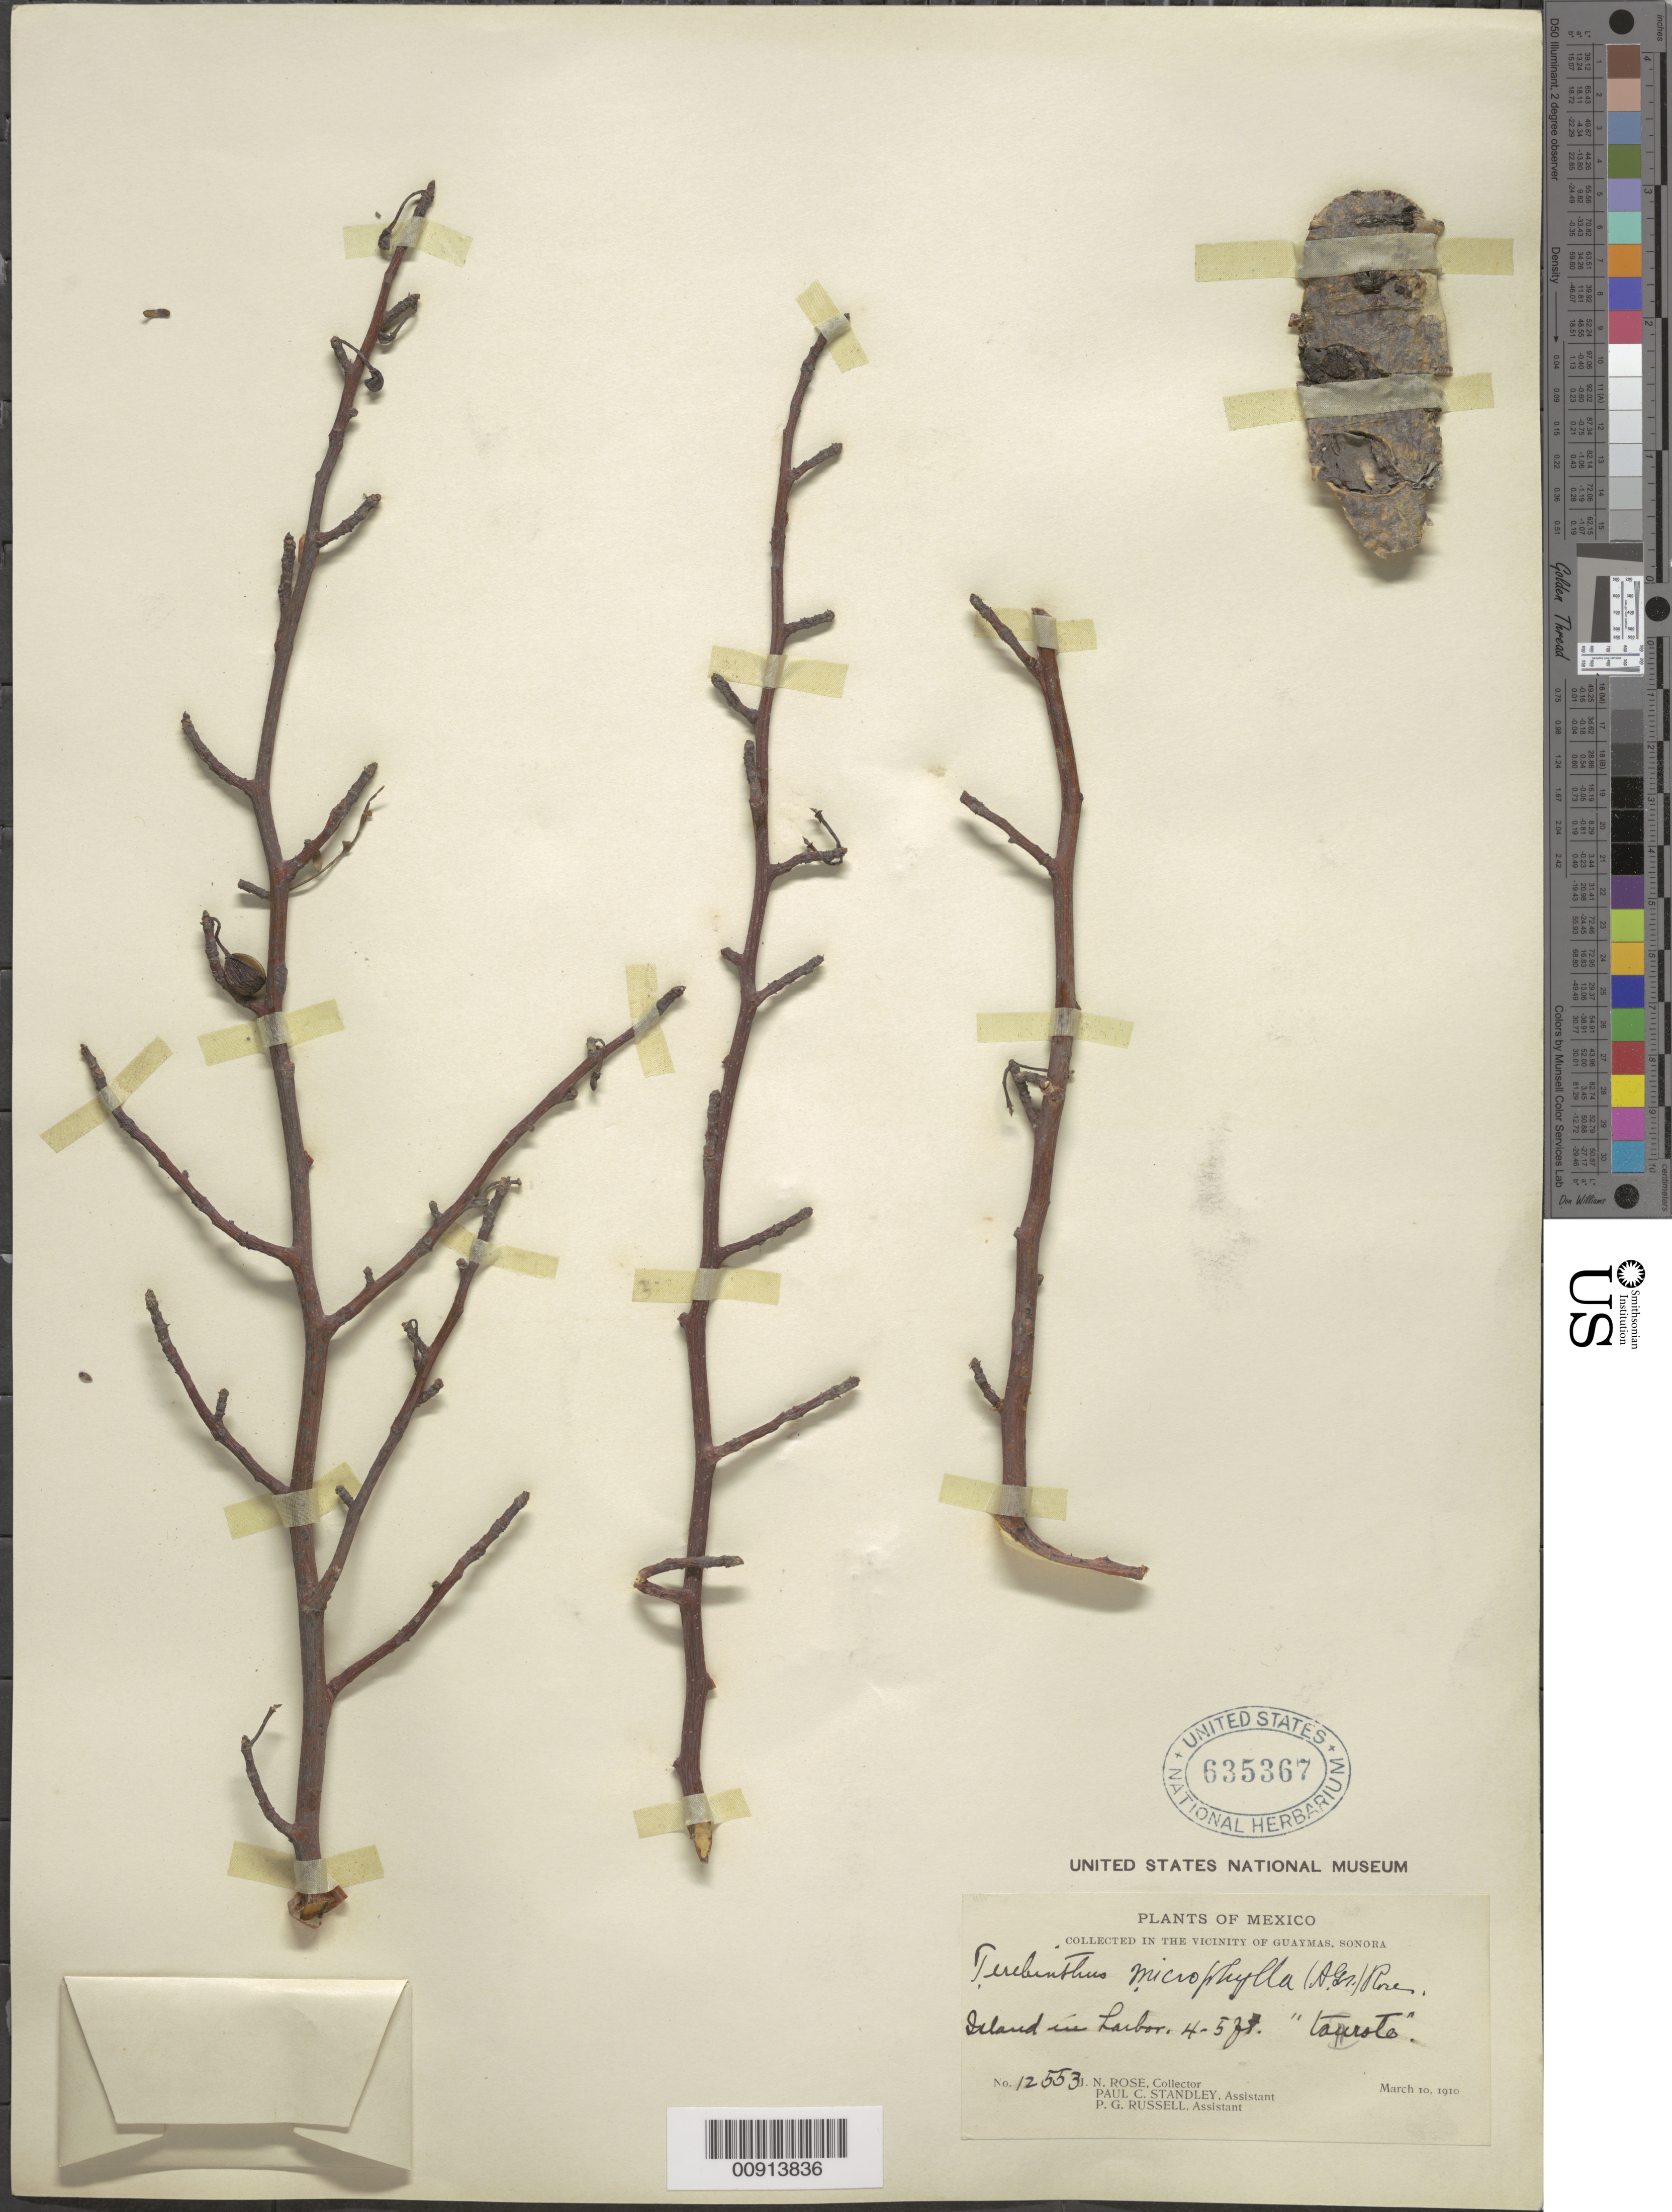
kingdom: Plantae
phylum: Tracheophyta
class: Magnoliopsida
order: Sapindales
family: Burseraceae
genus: Bursera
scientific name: Bursera microphylla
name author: A. Gray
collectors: J. N. Rose, P. C. Standley & P. G. Russell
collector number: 12553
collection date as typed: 10 Mar 1910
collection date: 1910-03-10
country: Mexico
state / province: Sonora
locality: Island in harbor. Vicinity of Guaymas, Sonora.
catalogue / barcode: US 635367